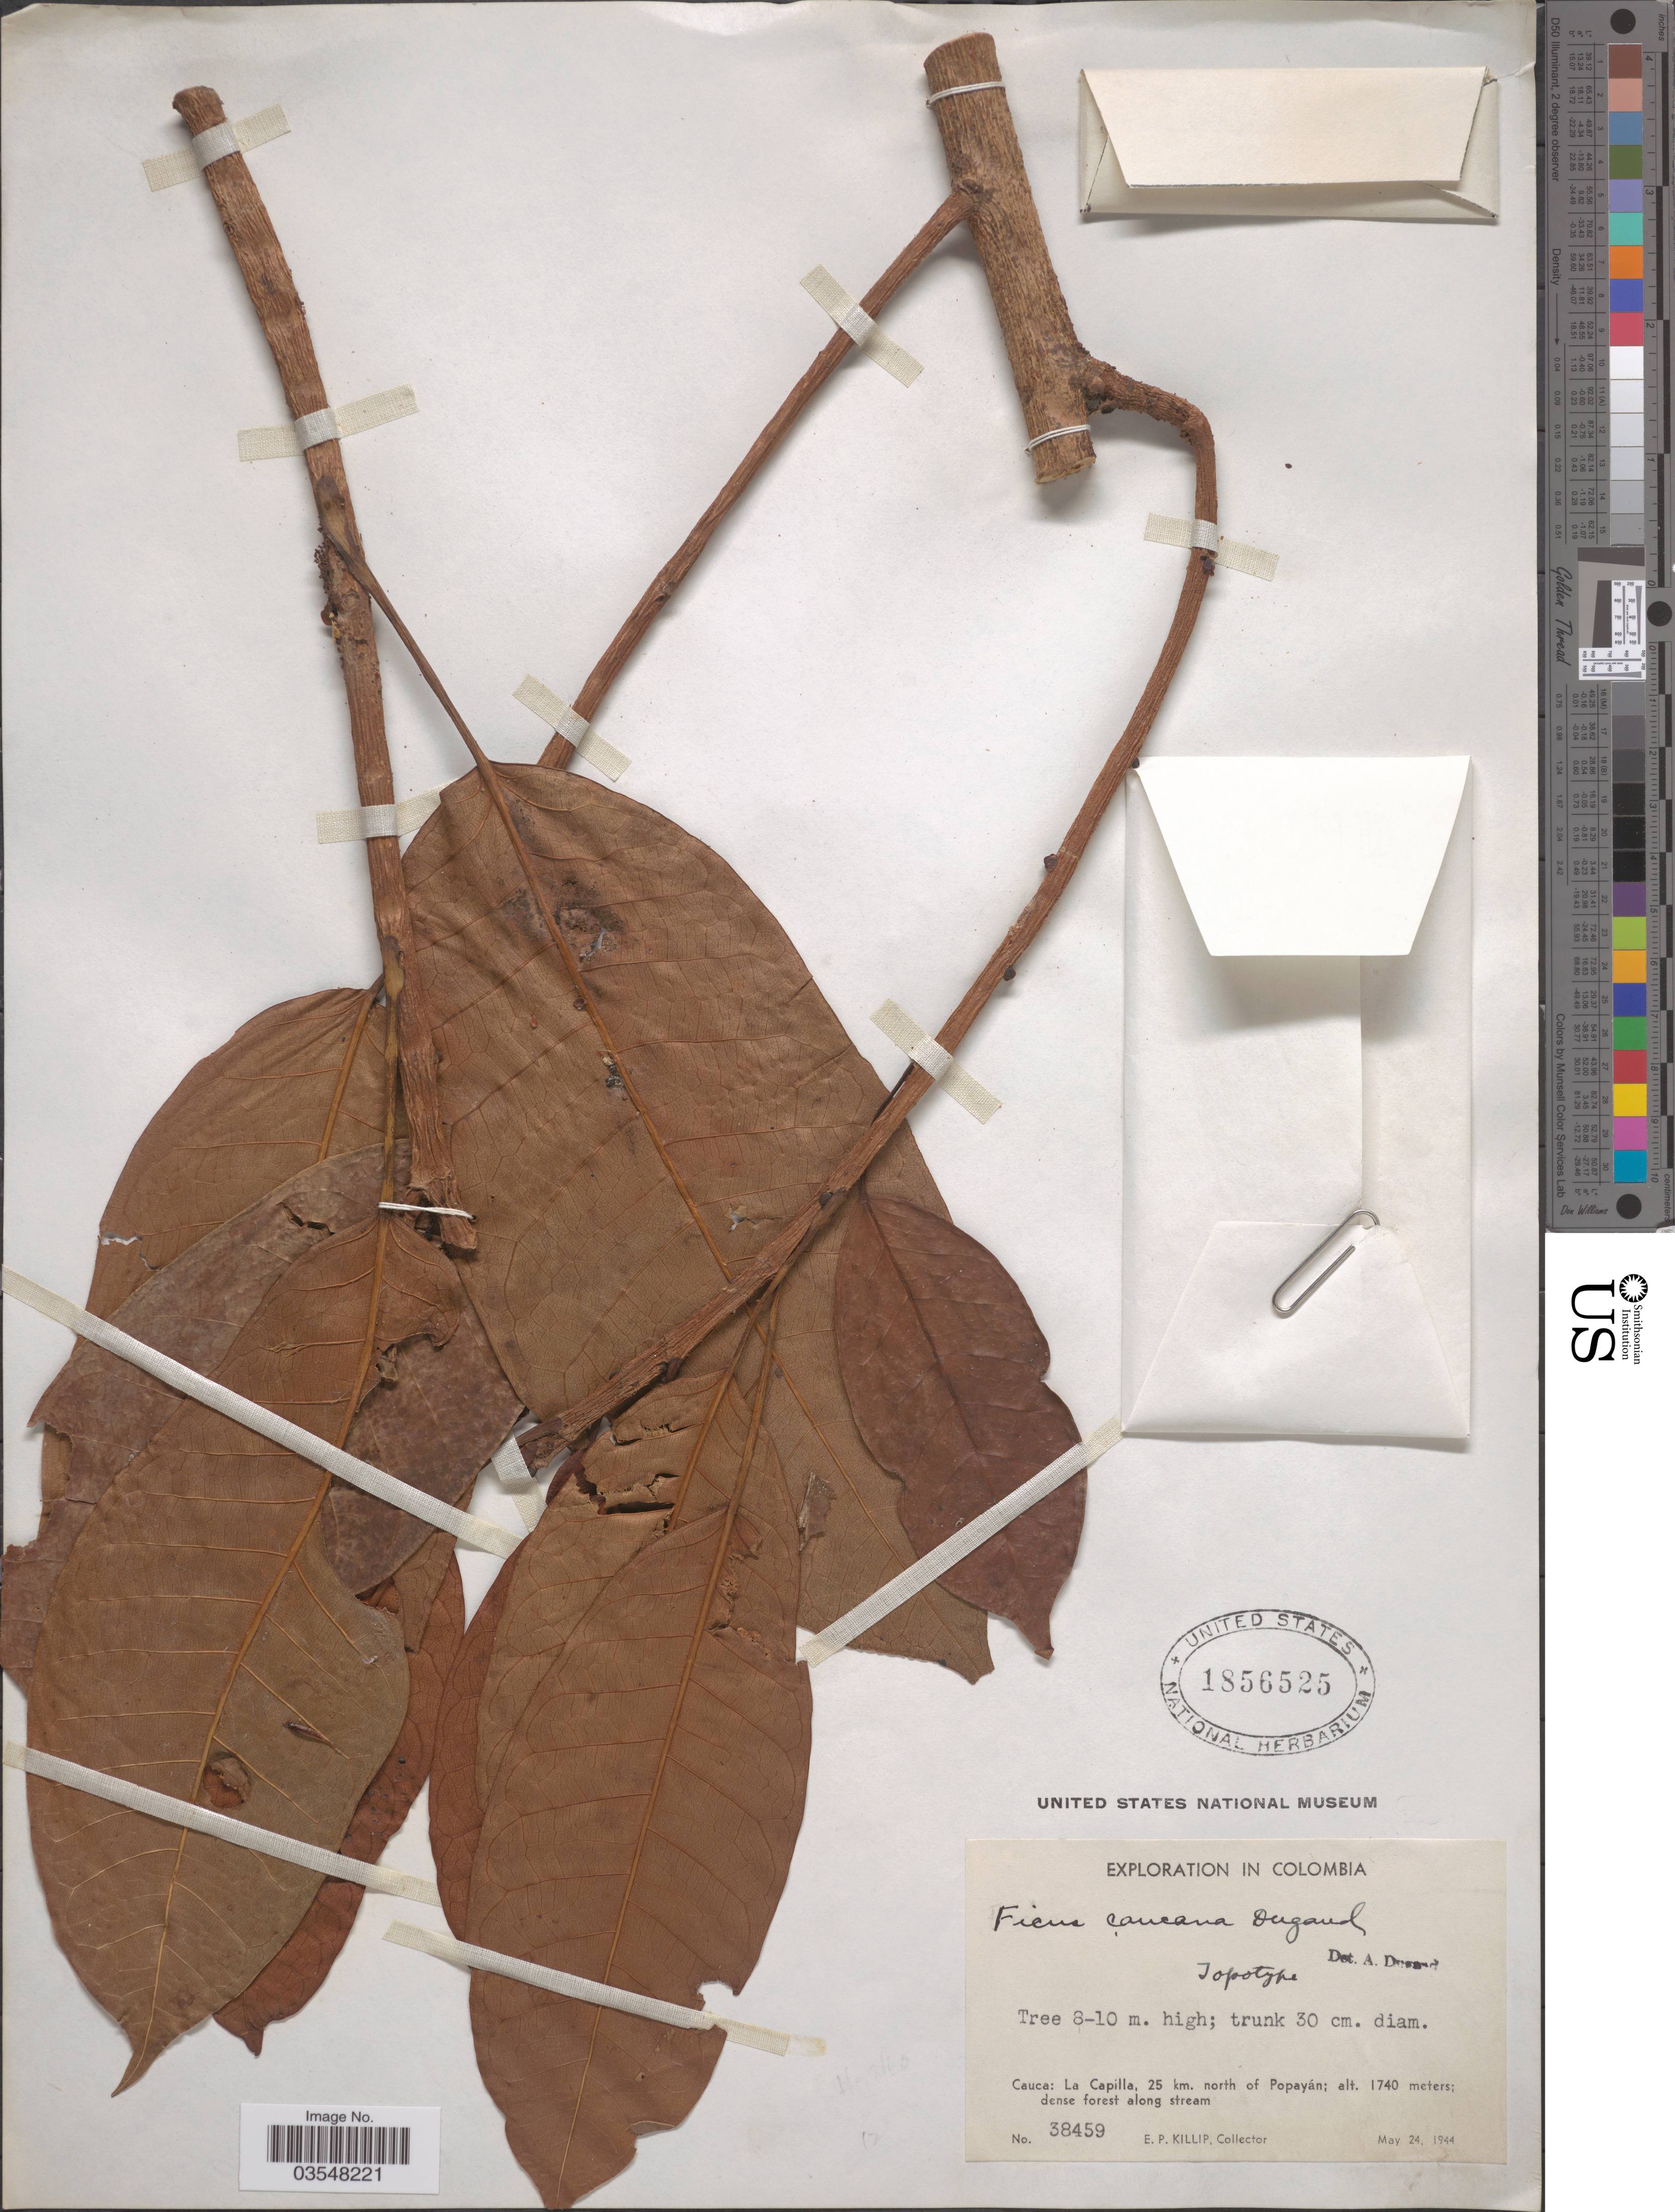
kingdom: Plantae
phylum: Tracheophyta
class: Magnoliopsida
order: Rosales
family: Moraceae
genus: Ficus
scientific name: Ficus guaranitica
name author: Chodat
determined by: Cardoso Pederneiras, L.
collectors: E. P. Killip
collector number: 38459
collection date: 1944-05-24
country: Colombia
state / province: Cauca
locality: La Capilla, 25 km. north of Popayán.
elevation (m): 1740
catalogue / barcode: US 1856525